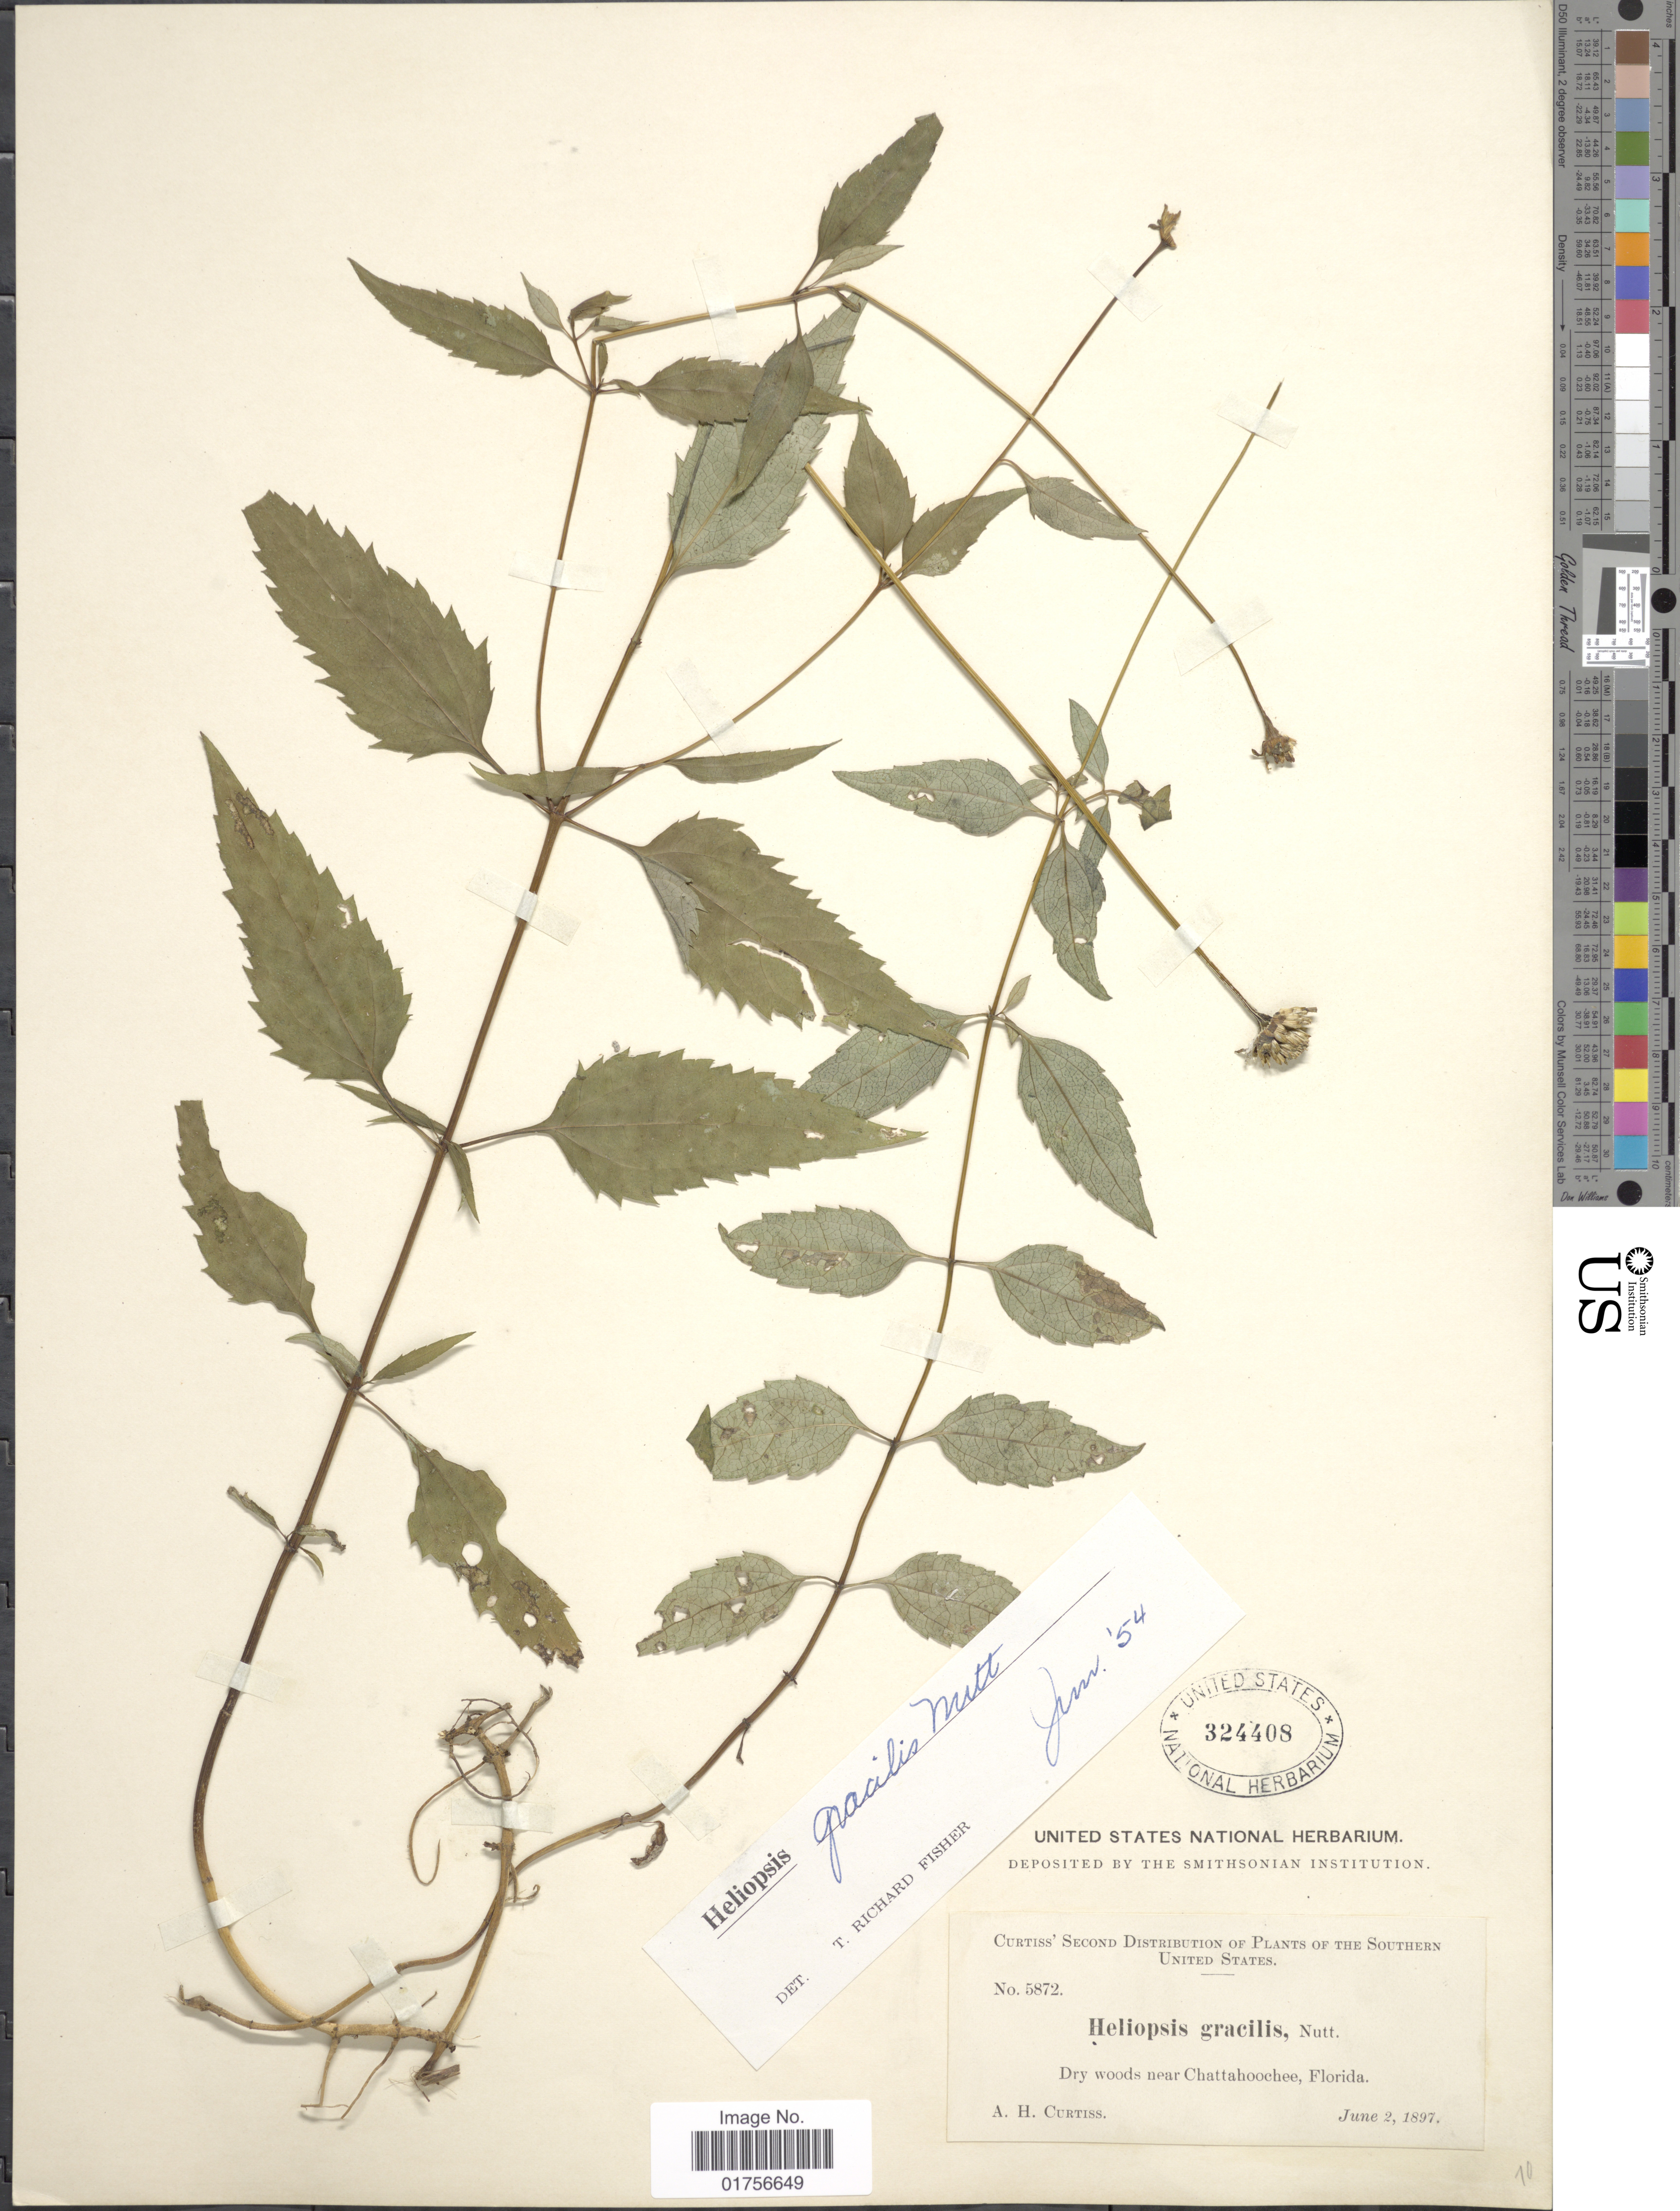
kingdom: Plantae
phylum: Tracheophyta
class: Magnoliopsida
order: Asterales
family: Asteraceae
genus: Heliopsis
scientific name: Heliopsis gracilis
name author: Nutt.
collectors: A. H. Curtiss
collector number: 5872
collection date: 1897-06-02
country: United States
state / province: Florida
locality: Dry woods near Chattahoochee, Florida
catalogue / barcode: US 324408